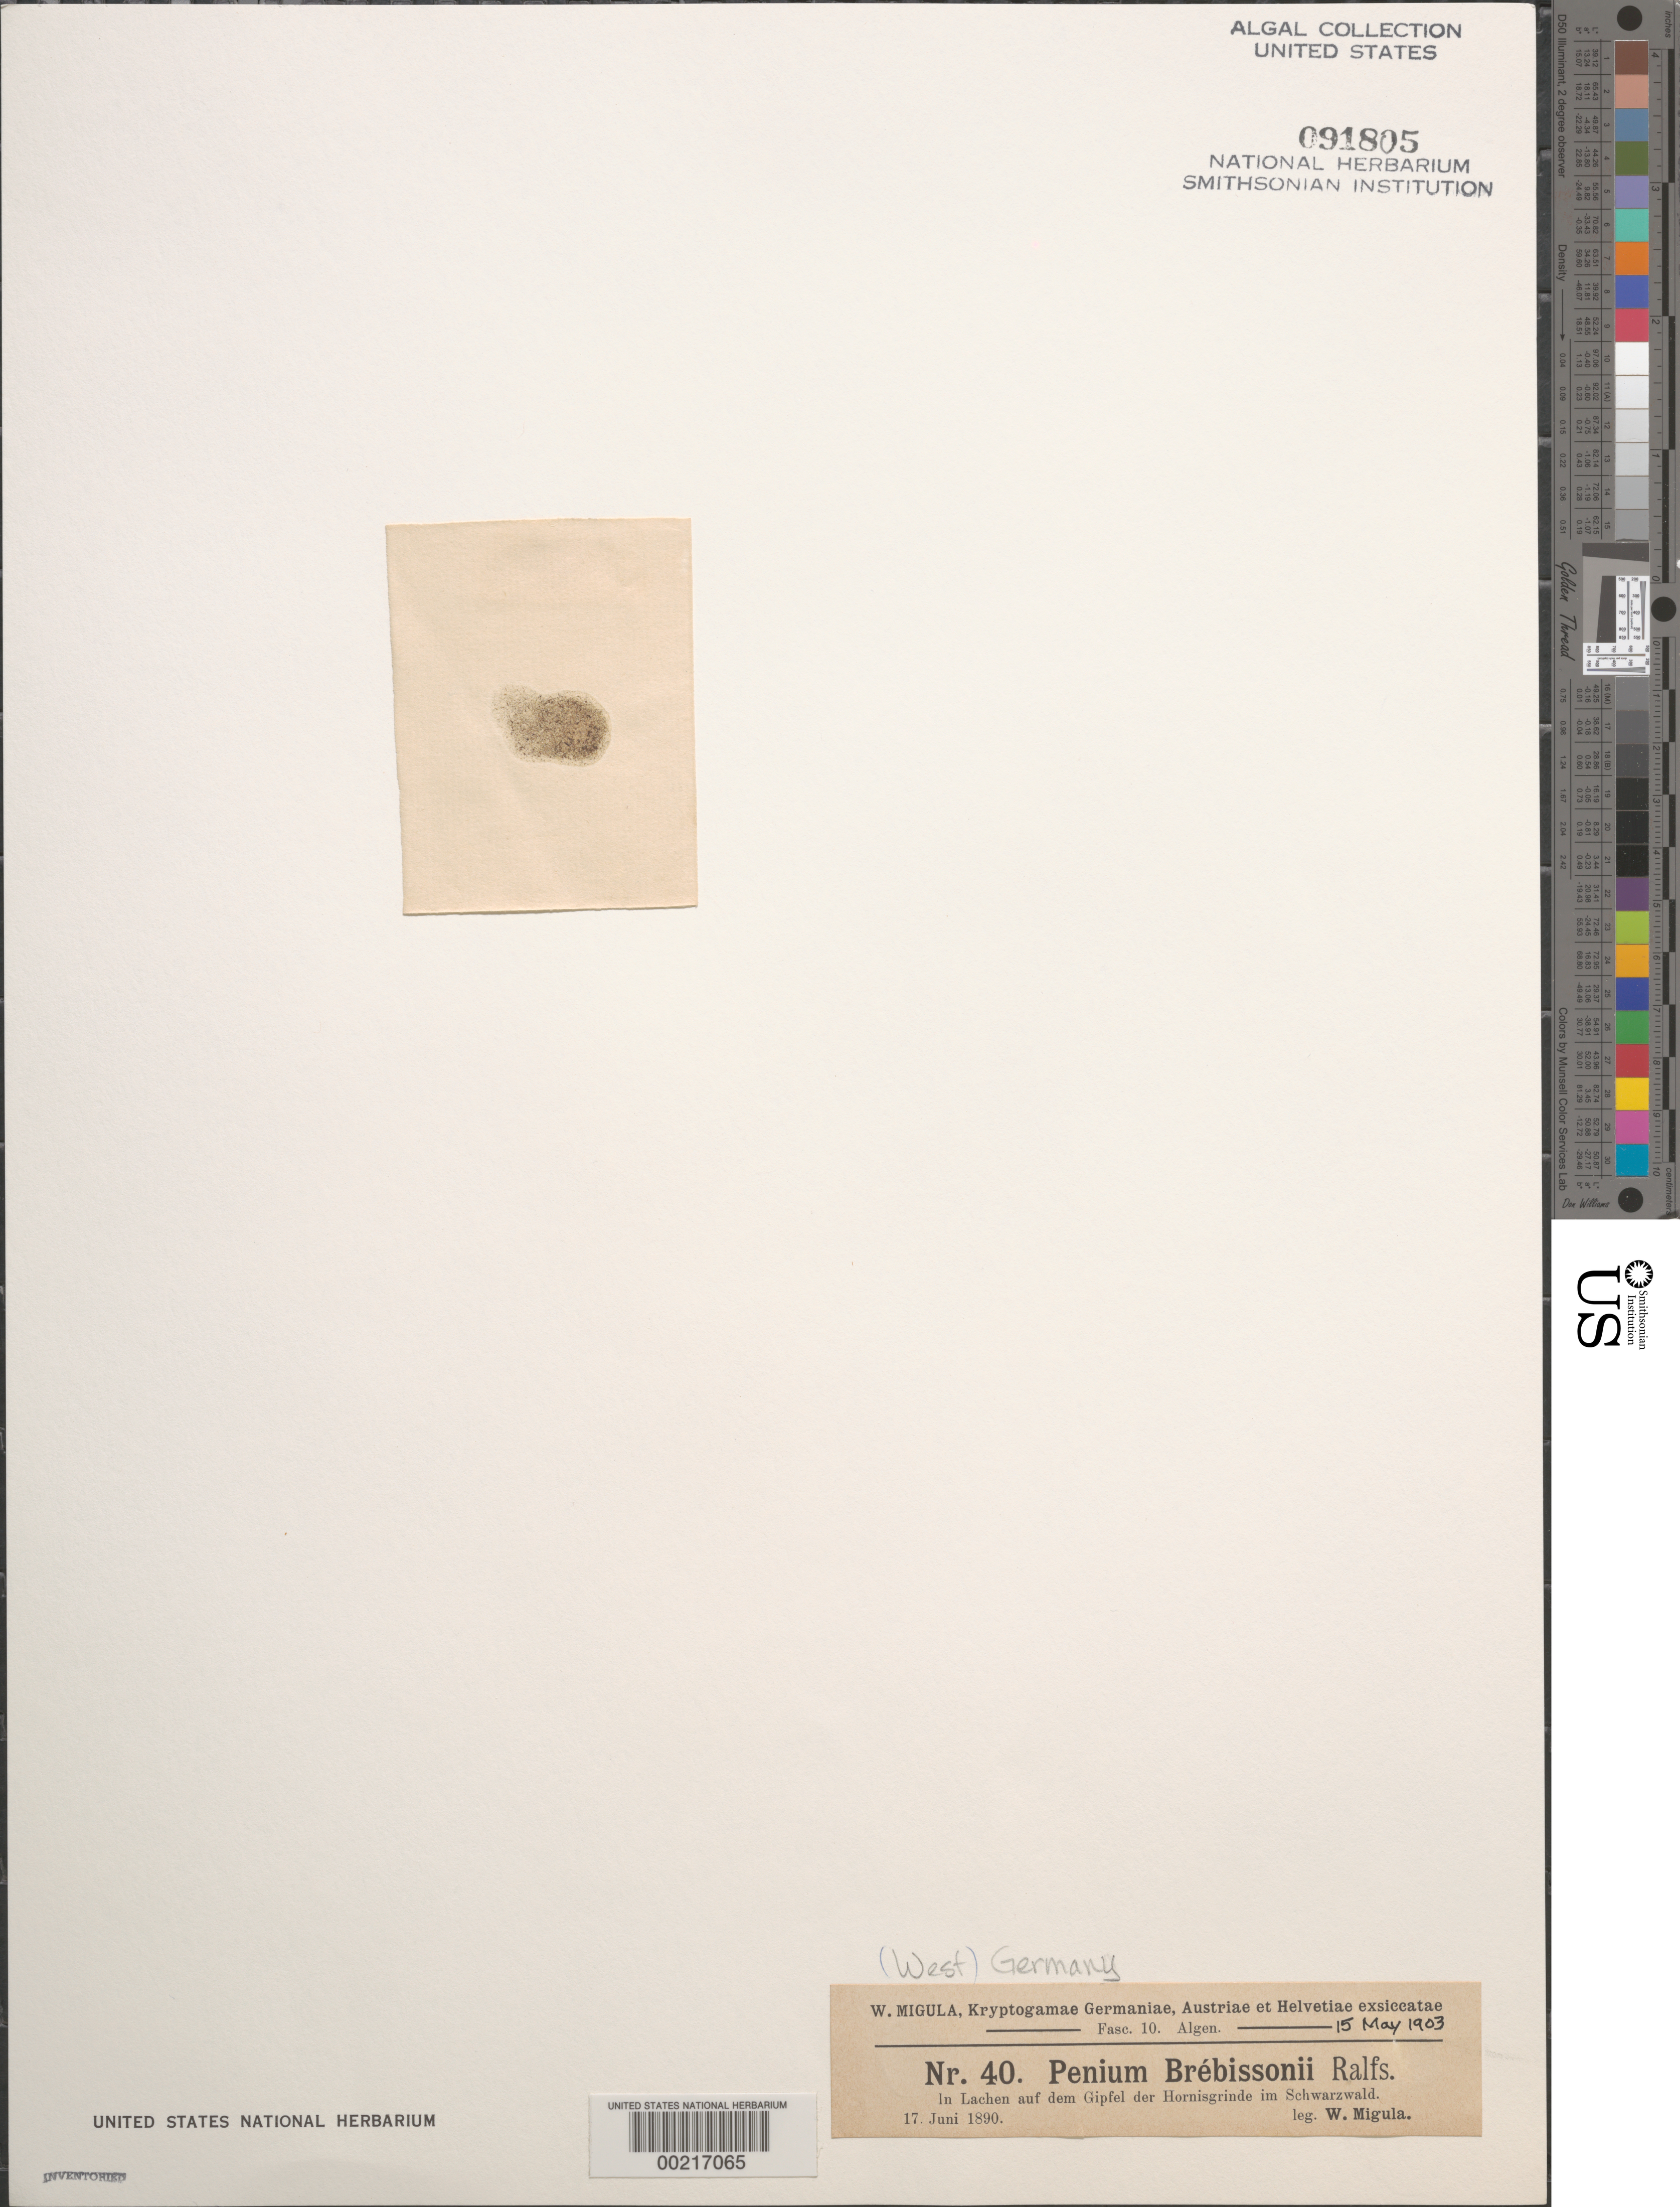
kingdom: Plantae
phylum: Charophyta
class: Zygnematophyceae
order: Zygnematales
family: Mesotaeniaceae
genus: Cylindrocystis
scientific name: Cylindrocystis brebissonii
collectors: W. Migula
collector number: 40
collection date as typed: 17 Jun 1890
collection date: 1890-06-17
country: Germany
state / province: Baden-wurttemberg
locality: Hornisgrinde, black forest (schwarzwald)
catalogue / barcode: US 91805